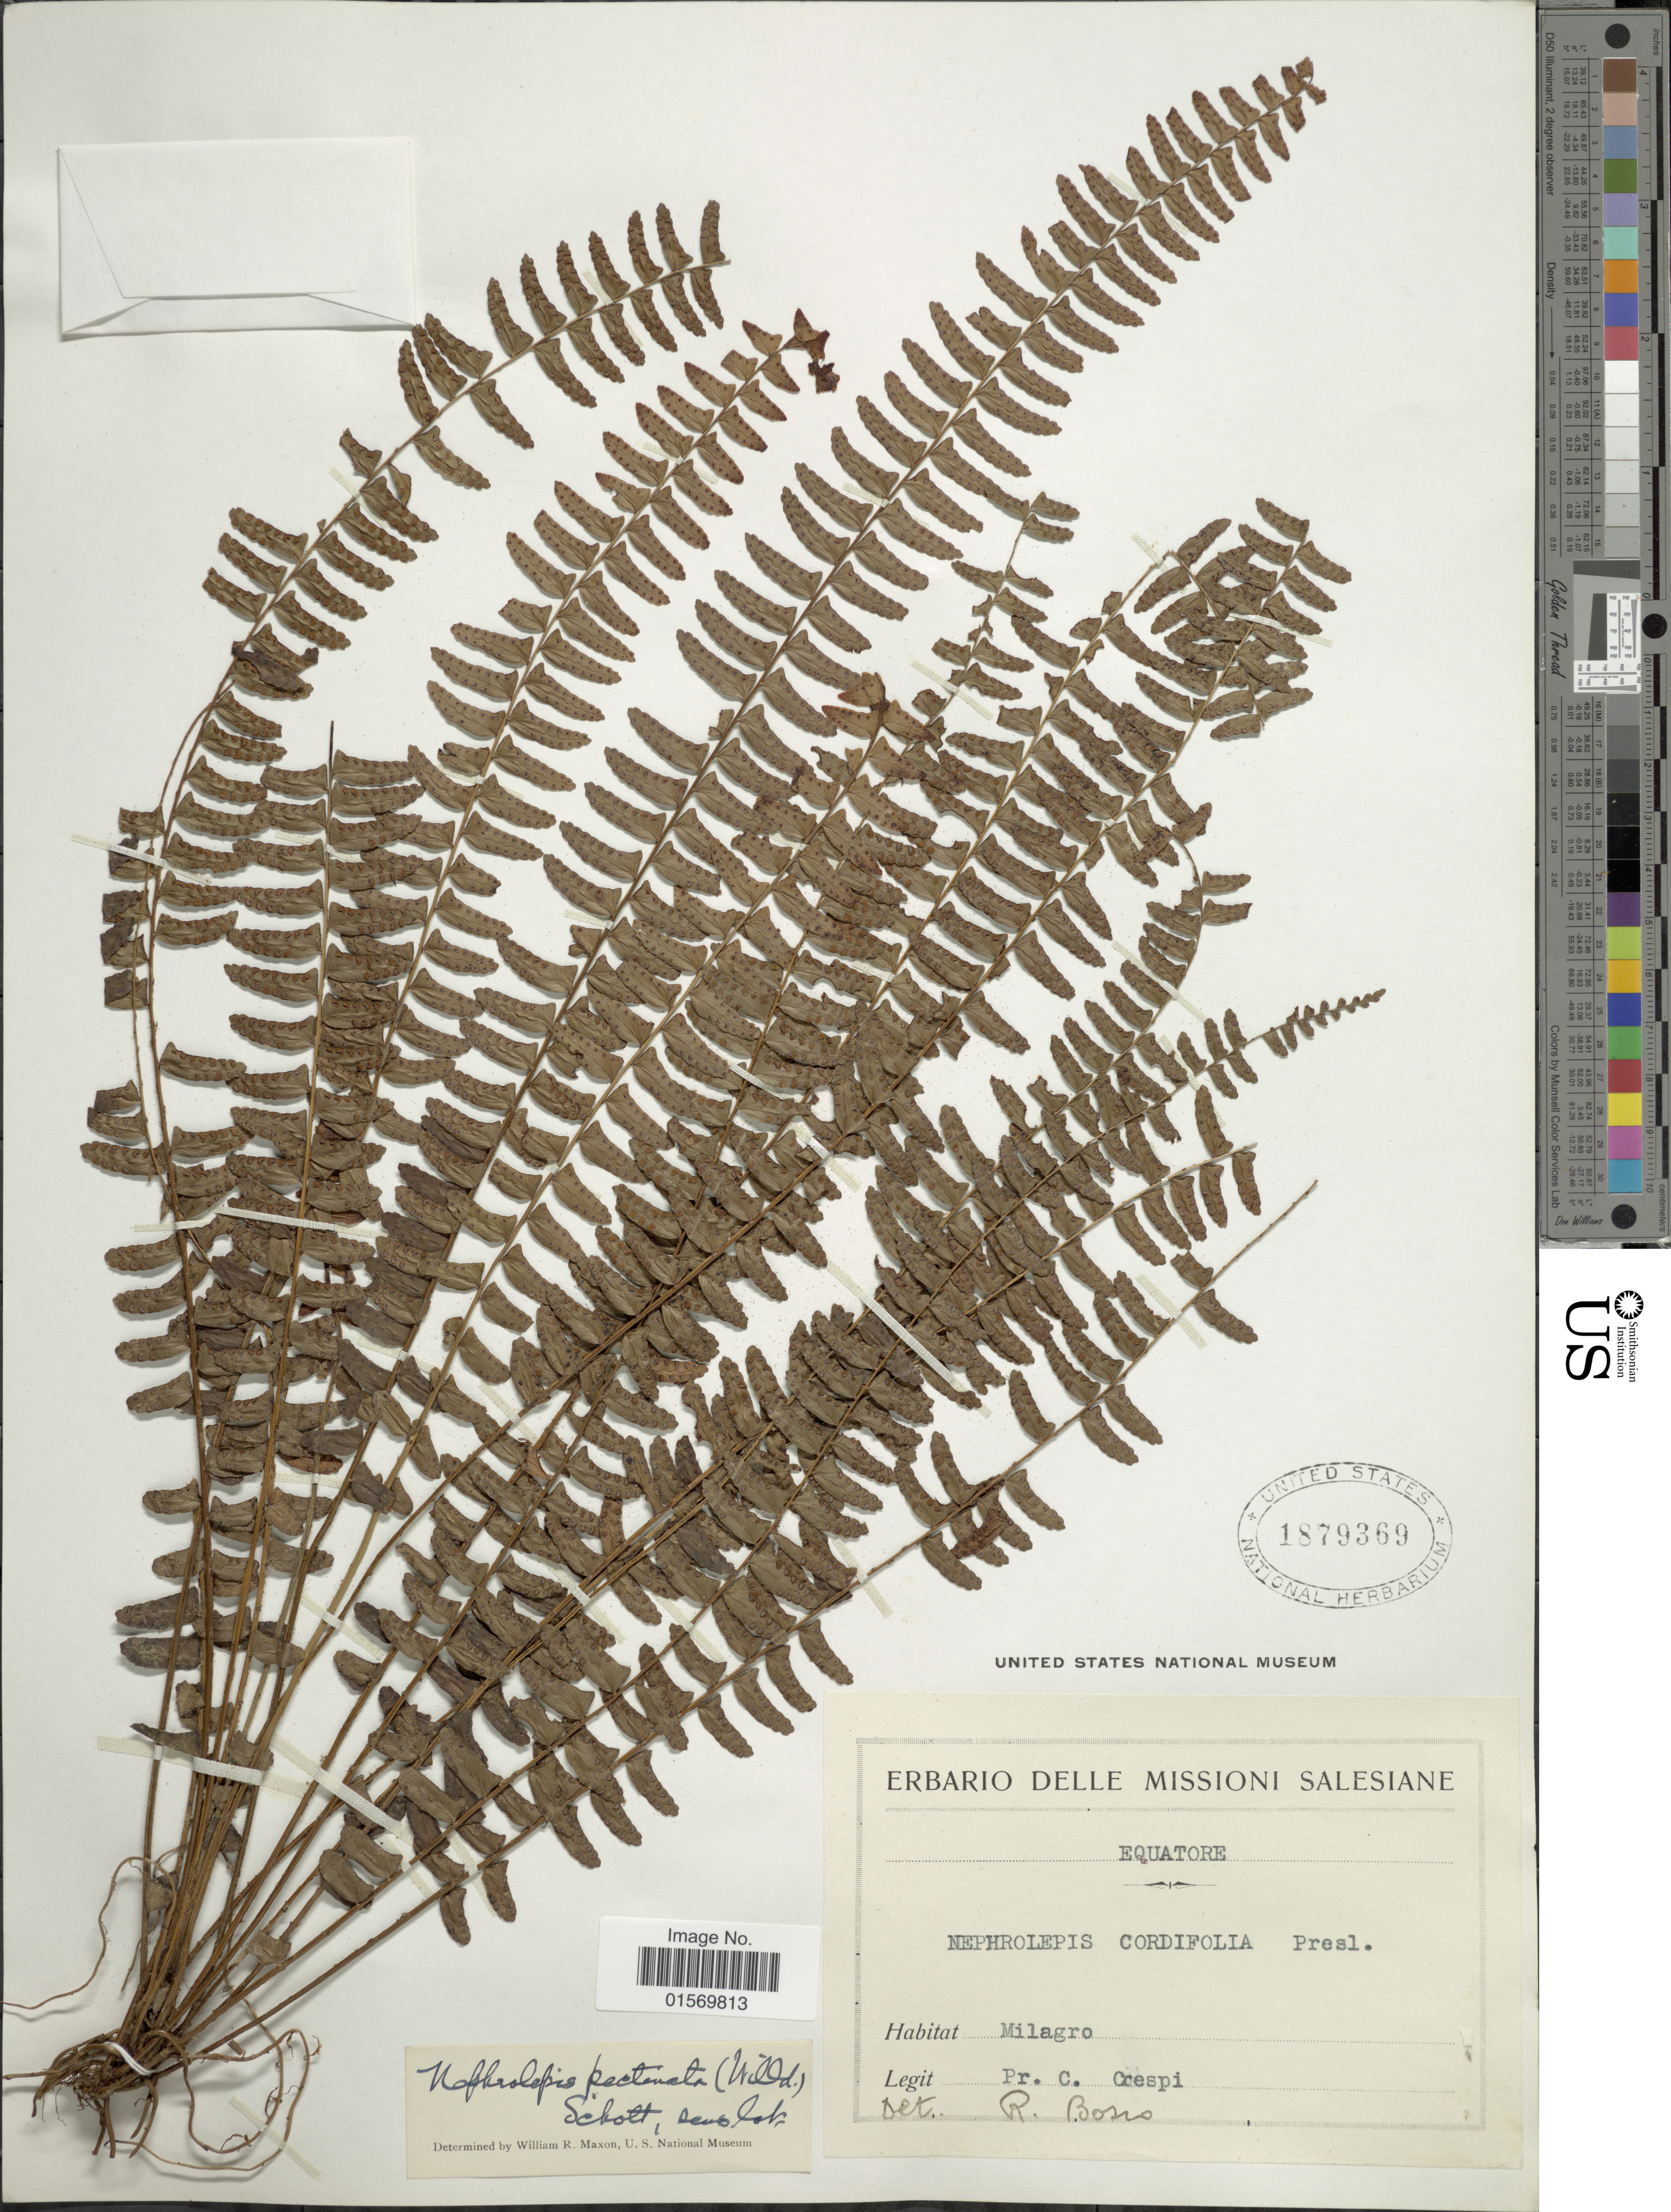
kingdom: Plantae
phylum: Tracheophyta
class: Polypodiopsida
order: Polypodiales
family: Nephrolepidaceae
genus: Nephrolepis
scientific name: Nephrolepis pectinata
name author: (Willd.) Schott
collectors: C. Crespi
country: Ecuador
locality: Milagro.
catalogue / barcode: US 1879369